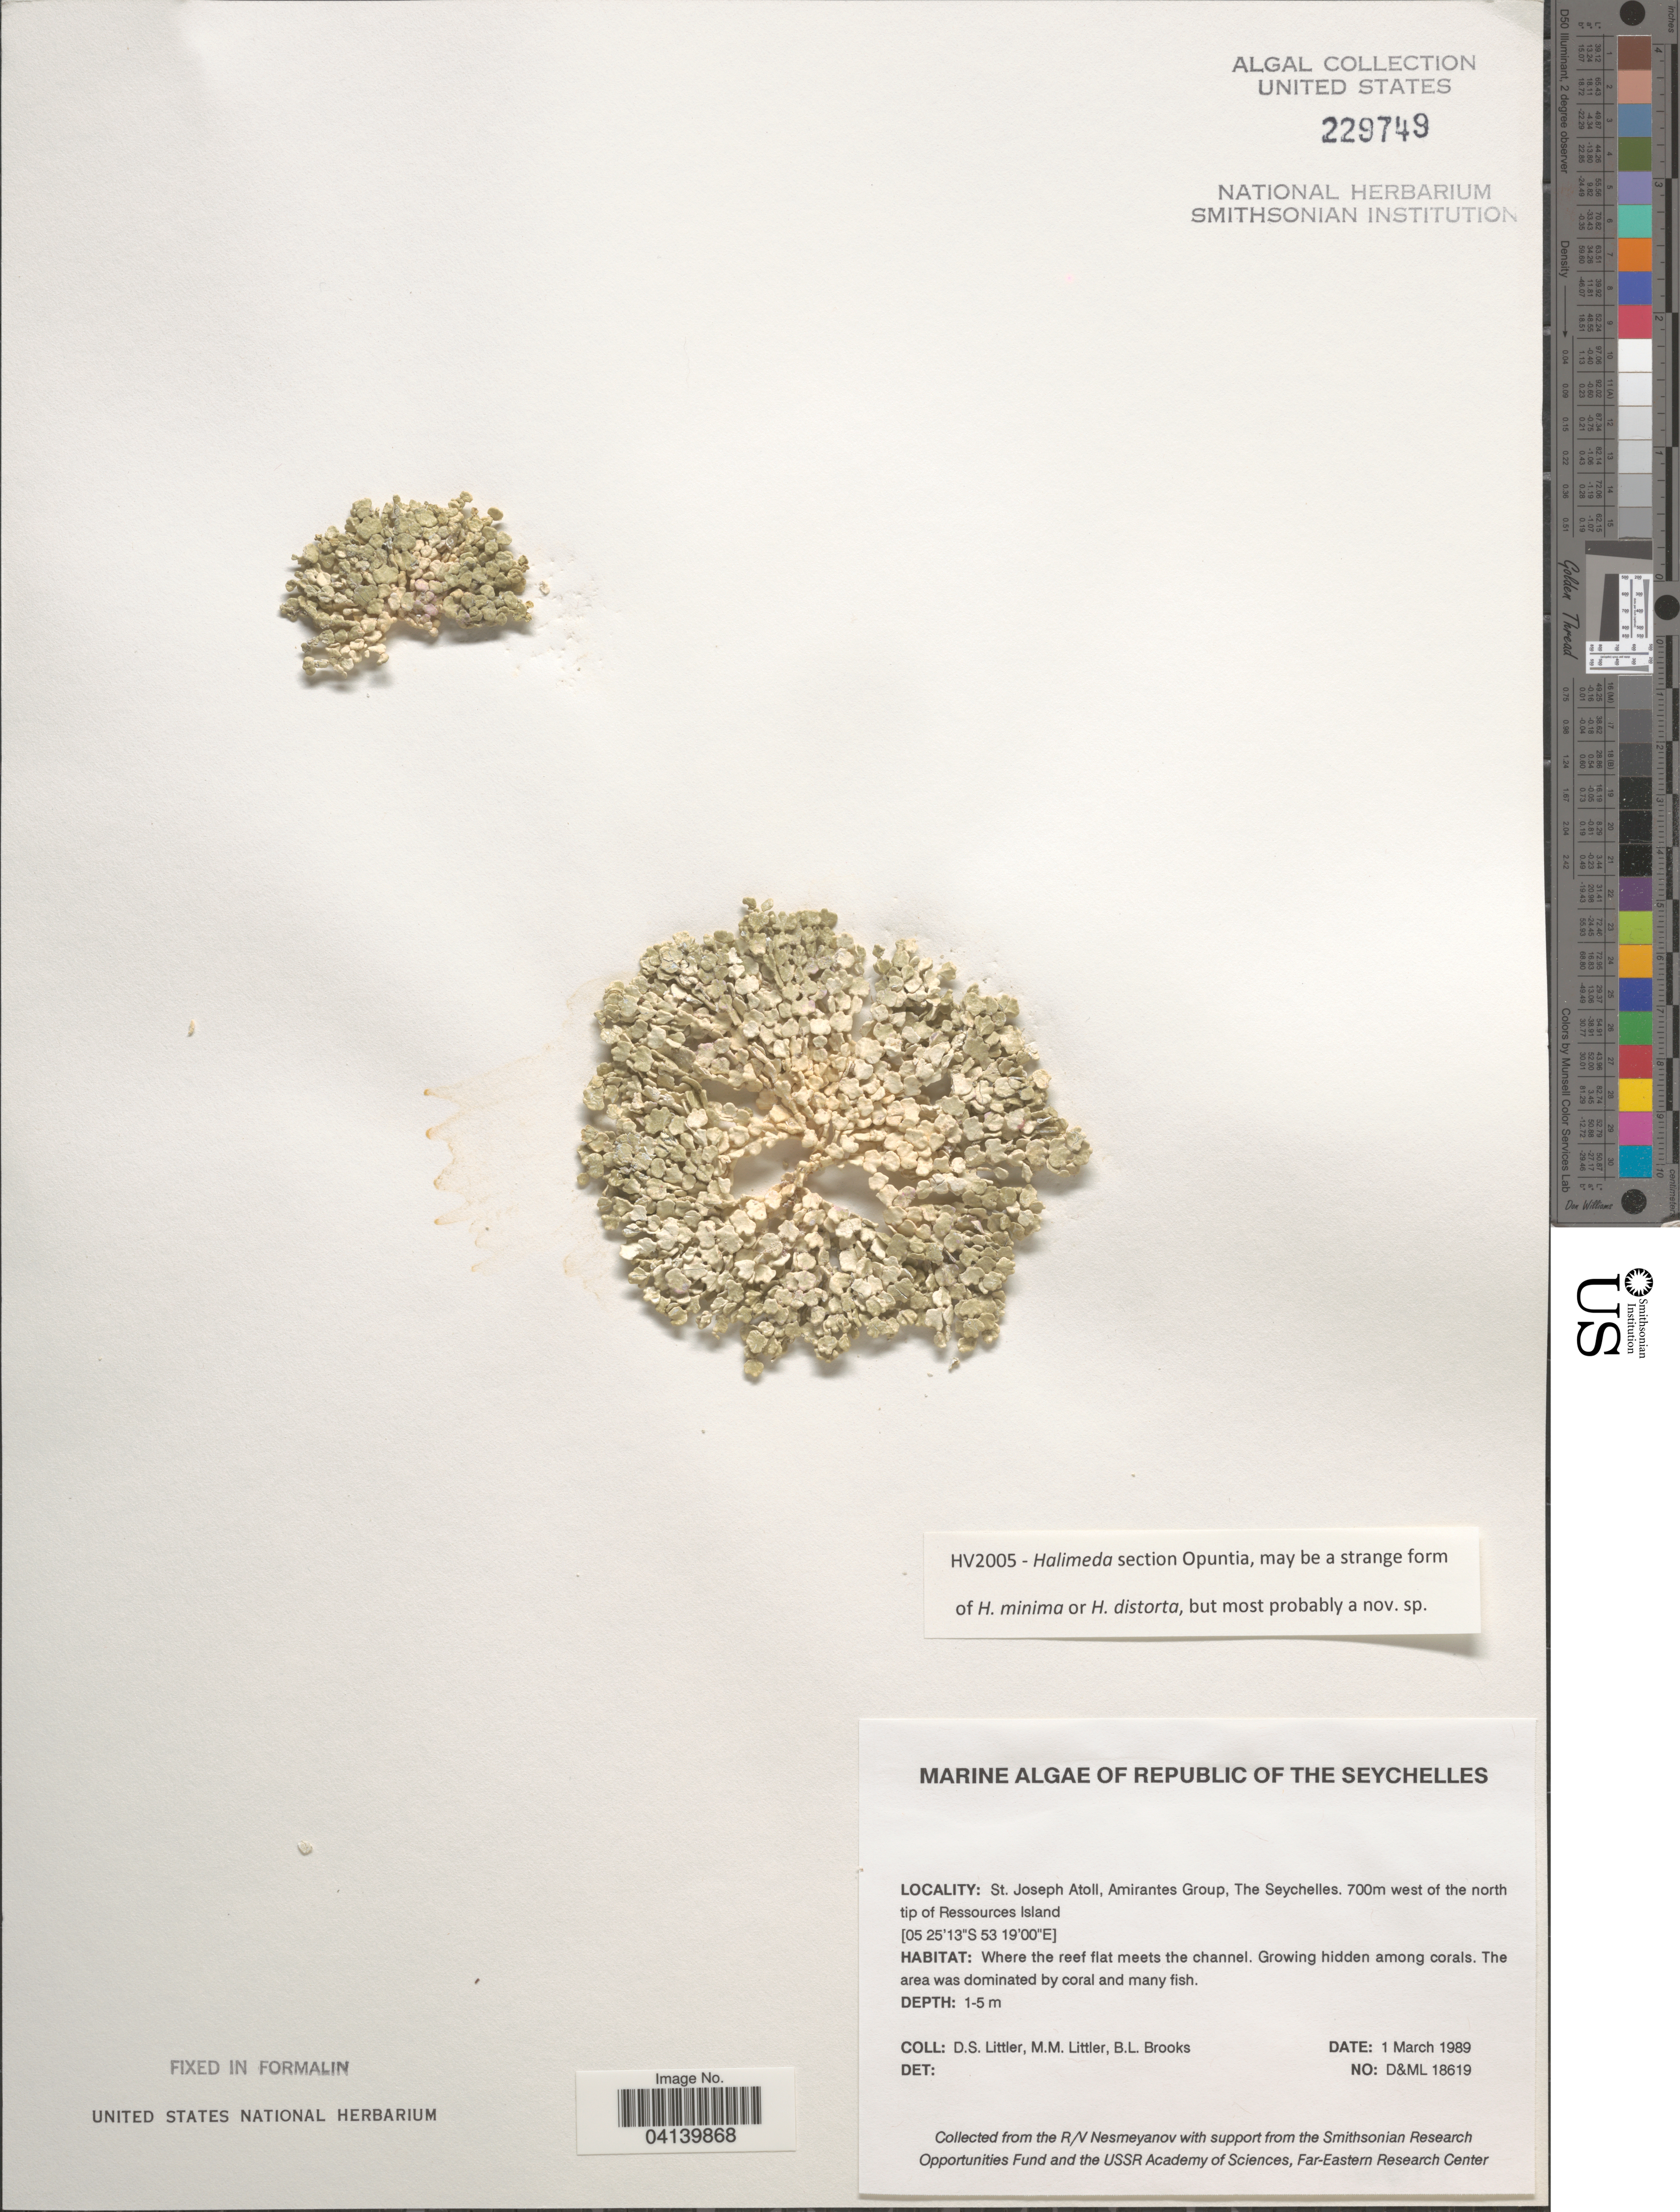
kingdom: Plantae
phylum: Chlorophyta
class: Ulvophyceae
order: Bryopsidales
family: Halimedaceae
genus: Halimeda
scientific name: Halimeda sp.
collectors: D. S. Littler & B. Brooks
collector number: D&ML 18619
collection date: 1989-03-01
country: Seychelles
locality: Republic of The Seychelles. St. Joseph Atoll, Amirantes Group. 700m west of the north tip of Ressources Island.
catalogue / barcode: US 229749